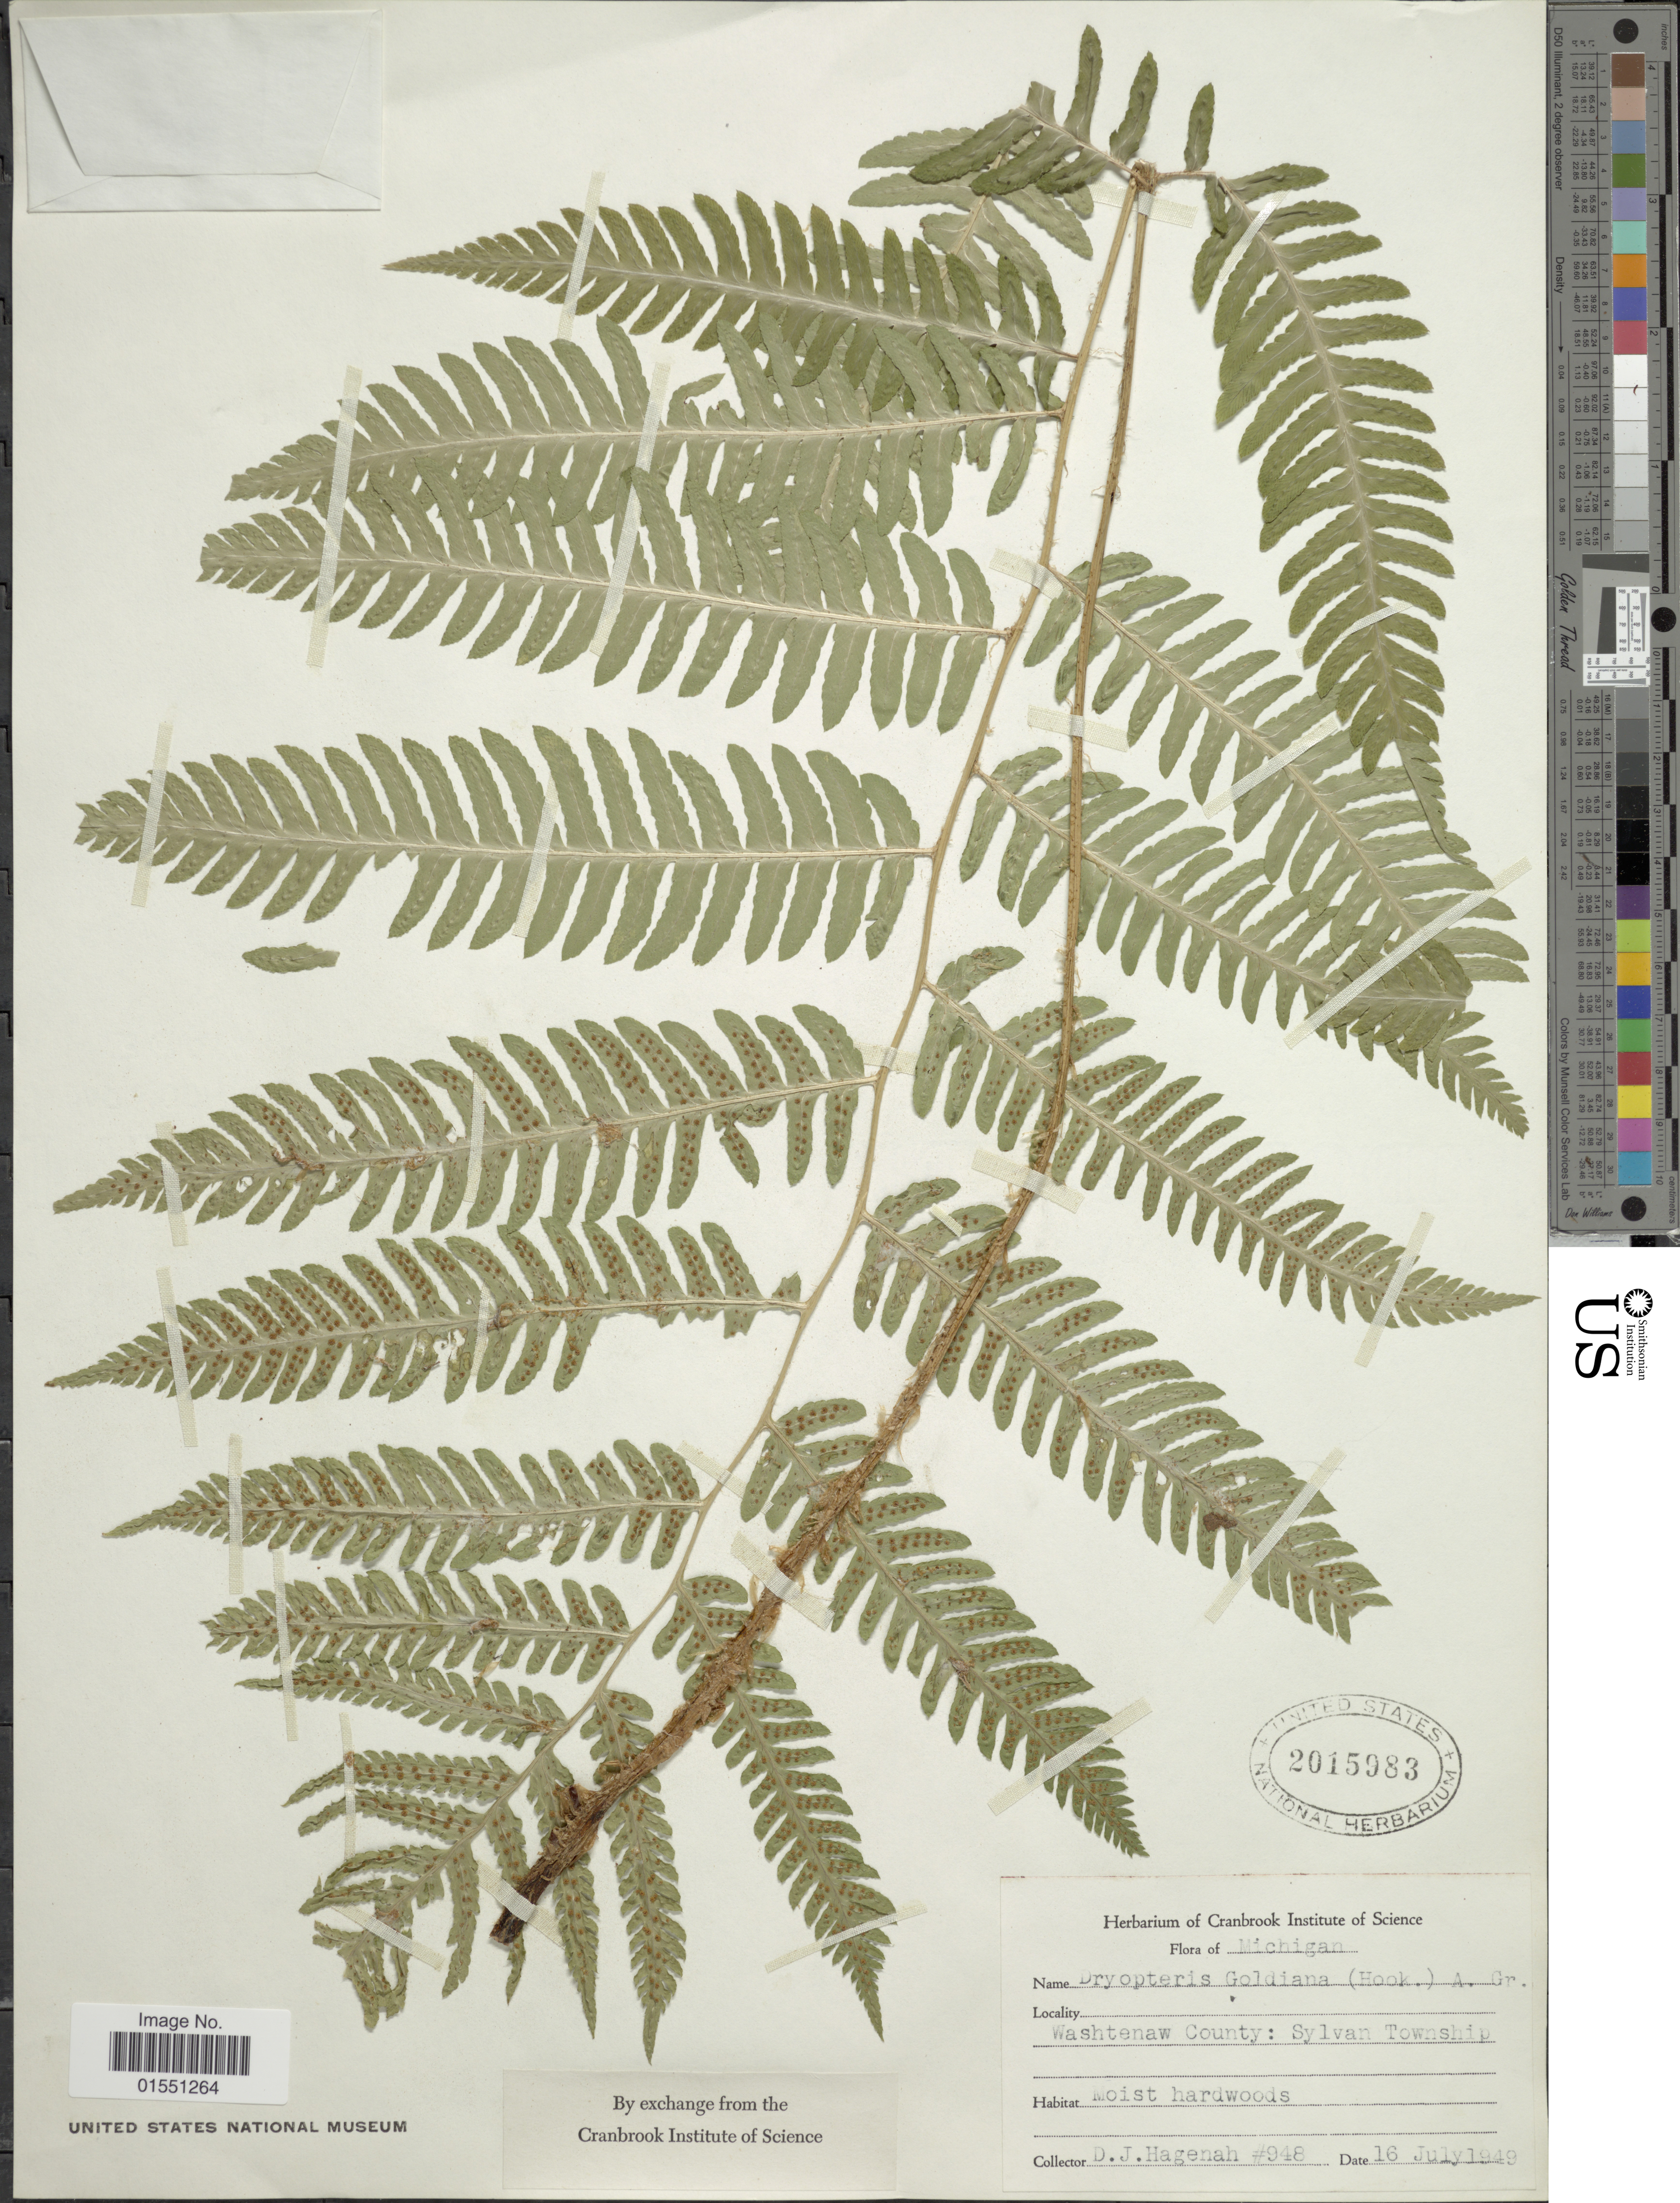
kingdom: Plantae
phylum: Tracheophyta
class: Polypodiopsida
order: Polypodiales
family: Dryopteridaceae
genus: Dryopteris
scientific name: Dryopteris goldiana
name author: (Hook. ex Goldie) A. Gray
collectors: D. Hagenah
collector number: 948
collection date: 1949-07-16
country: United States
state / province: Michigan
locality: Washtenaw County: Sylvan Township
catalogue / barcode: US 2015983